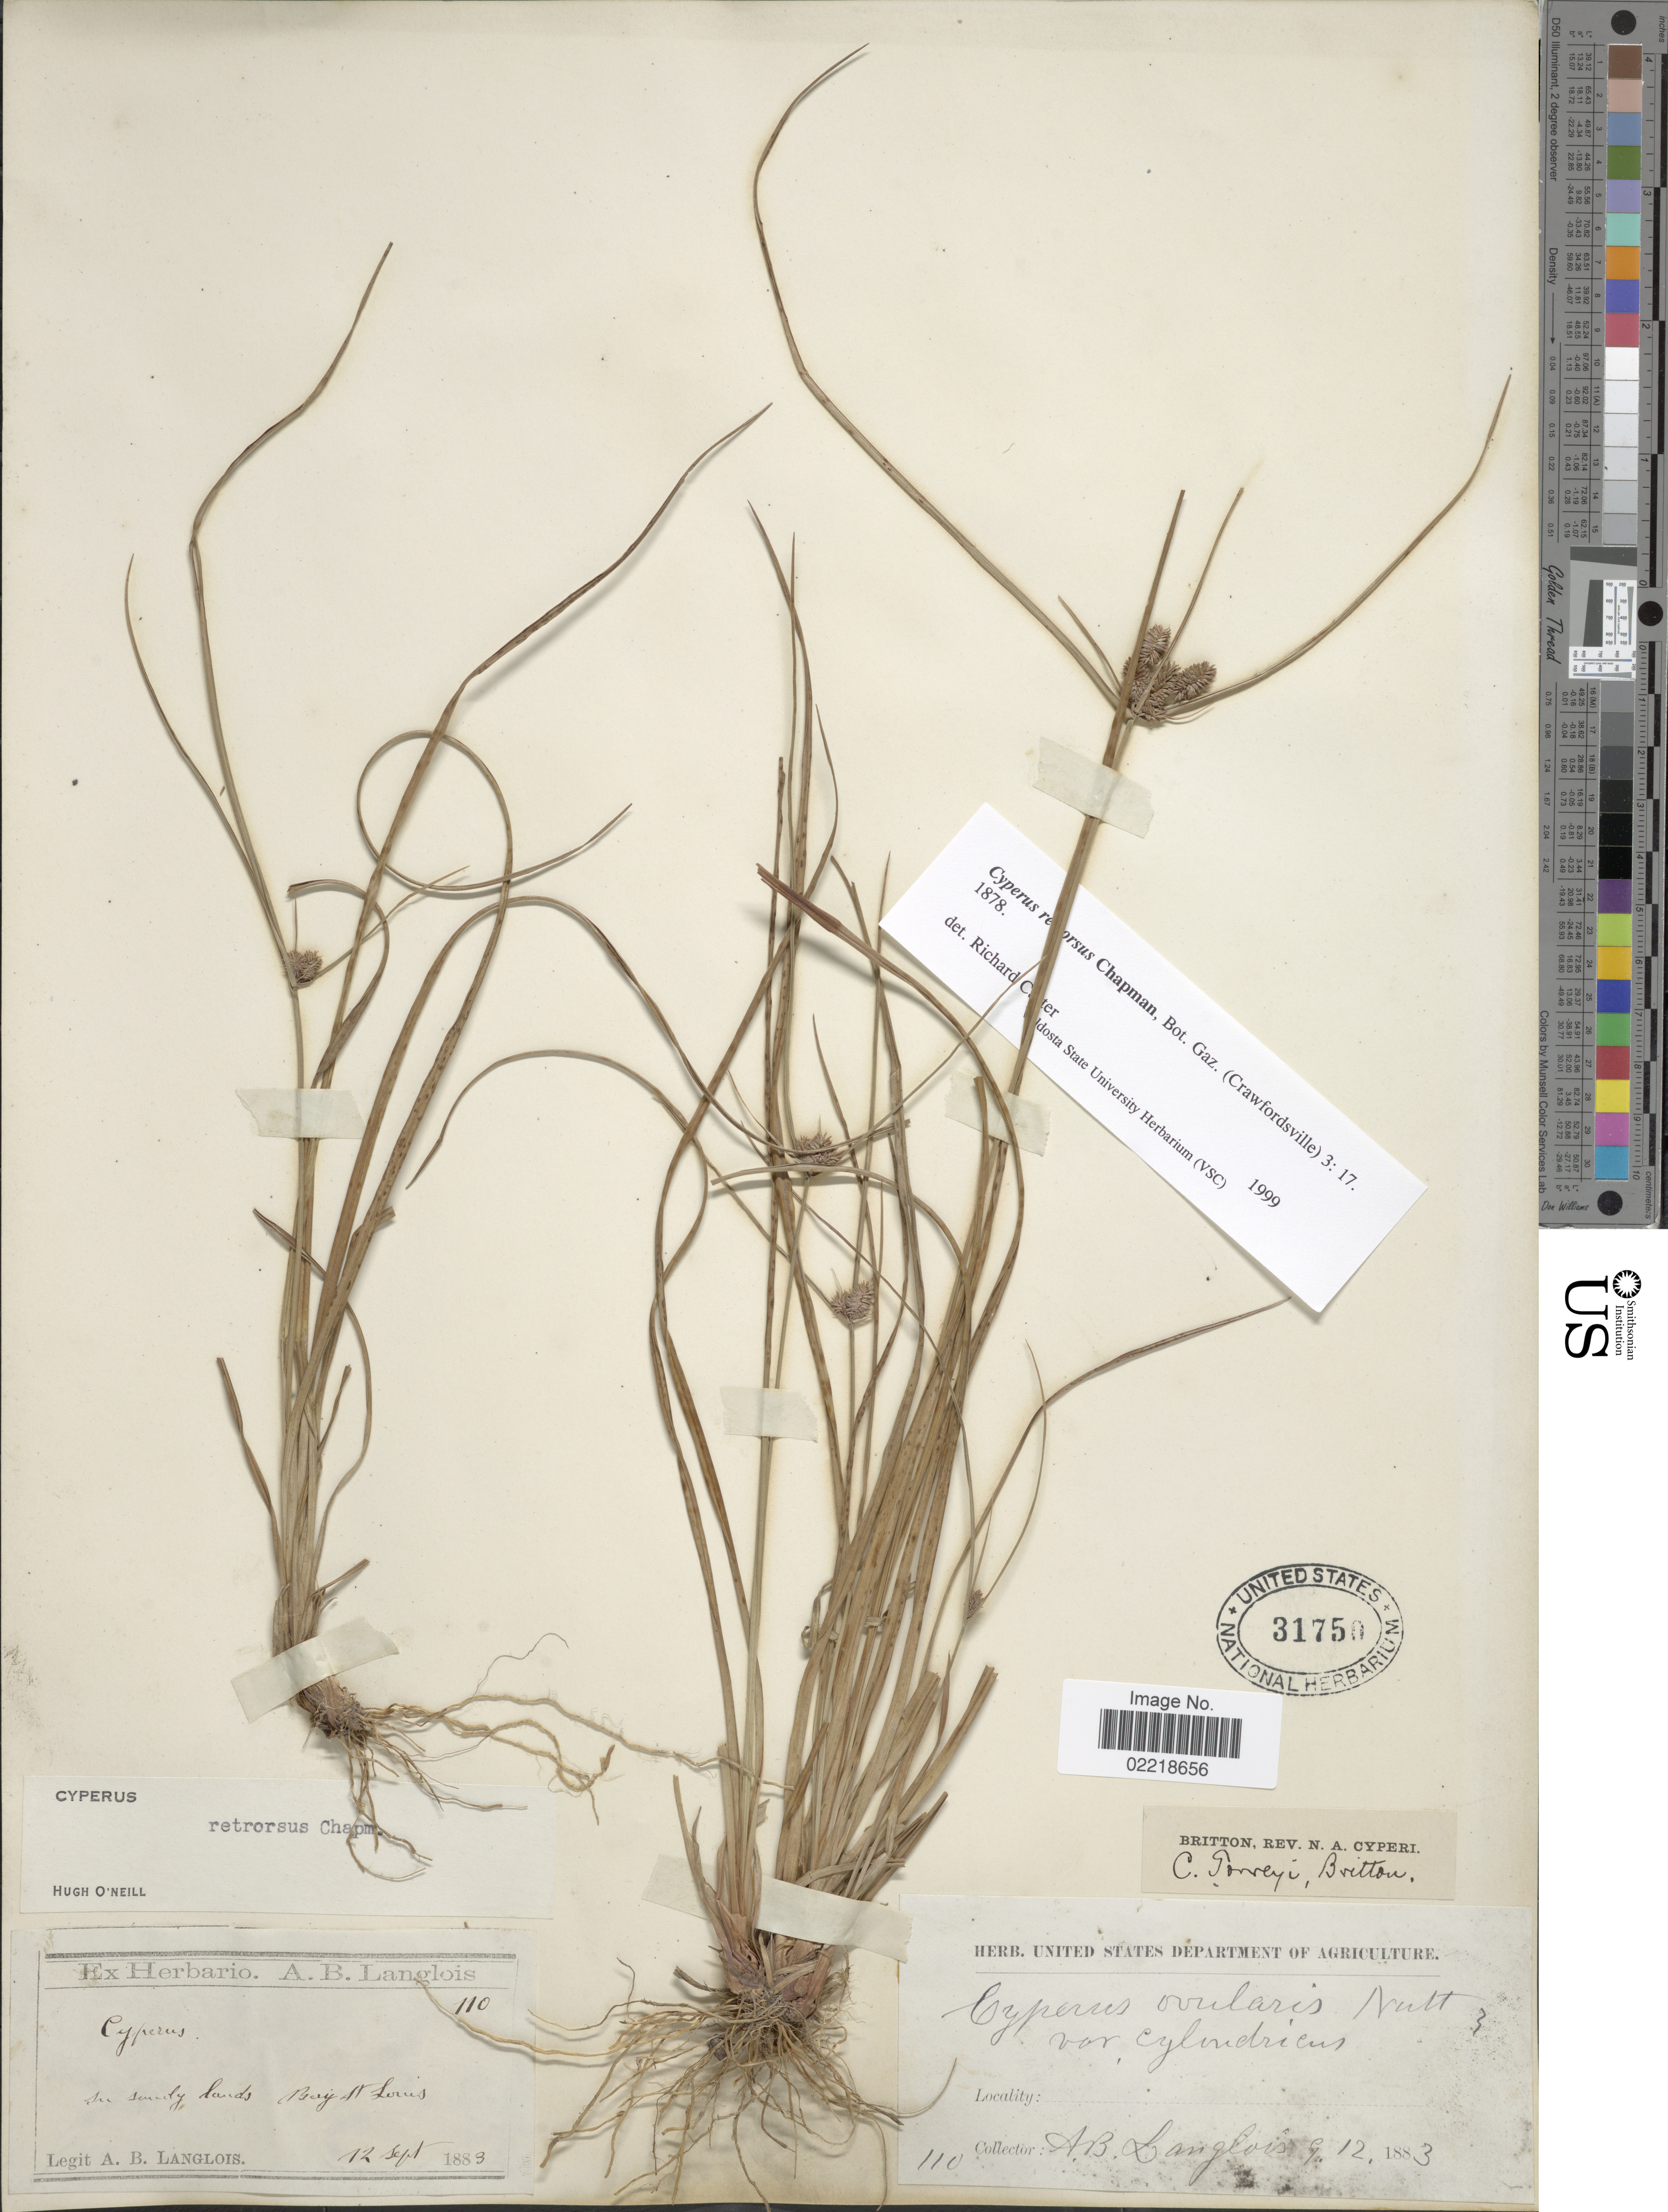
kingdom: Plantae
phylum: Tracheophyta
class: Liliopsida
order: Poales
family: Cyperaceae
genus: Cyperus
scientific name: Cyperus retrorsus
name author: Chapm.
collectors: A. Langlois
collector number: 110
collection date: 1883-09-12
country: United States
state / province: Mississippi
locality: Bay St. Louis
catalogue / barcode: US 31750